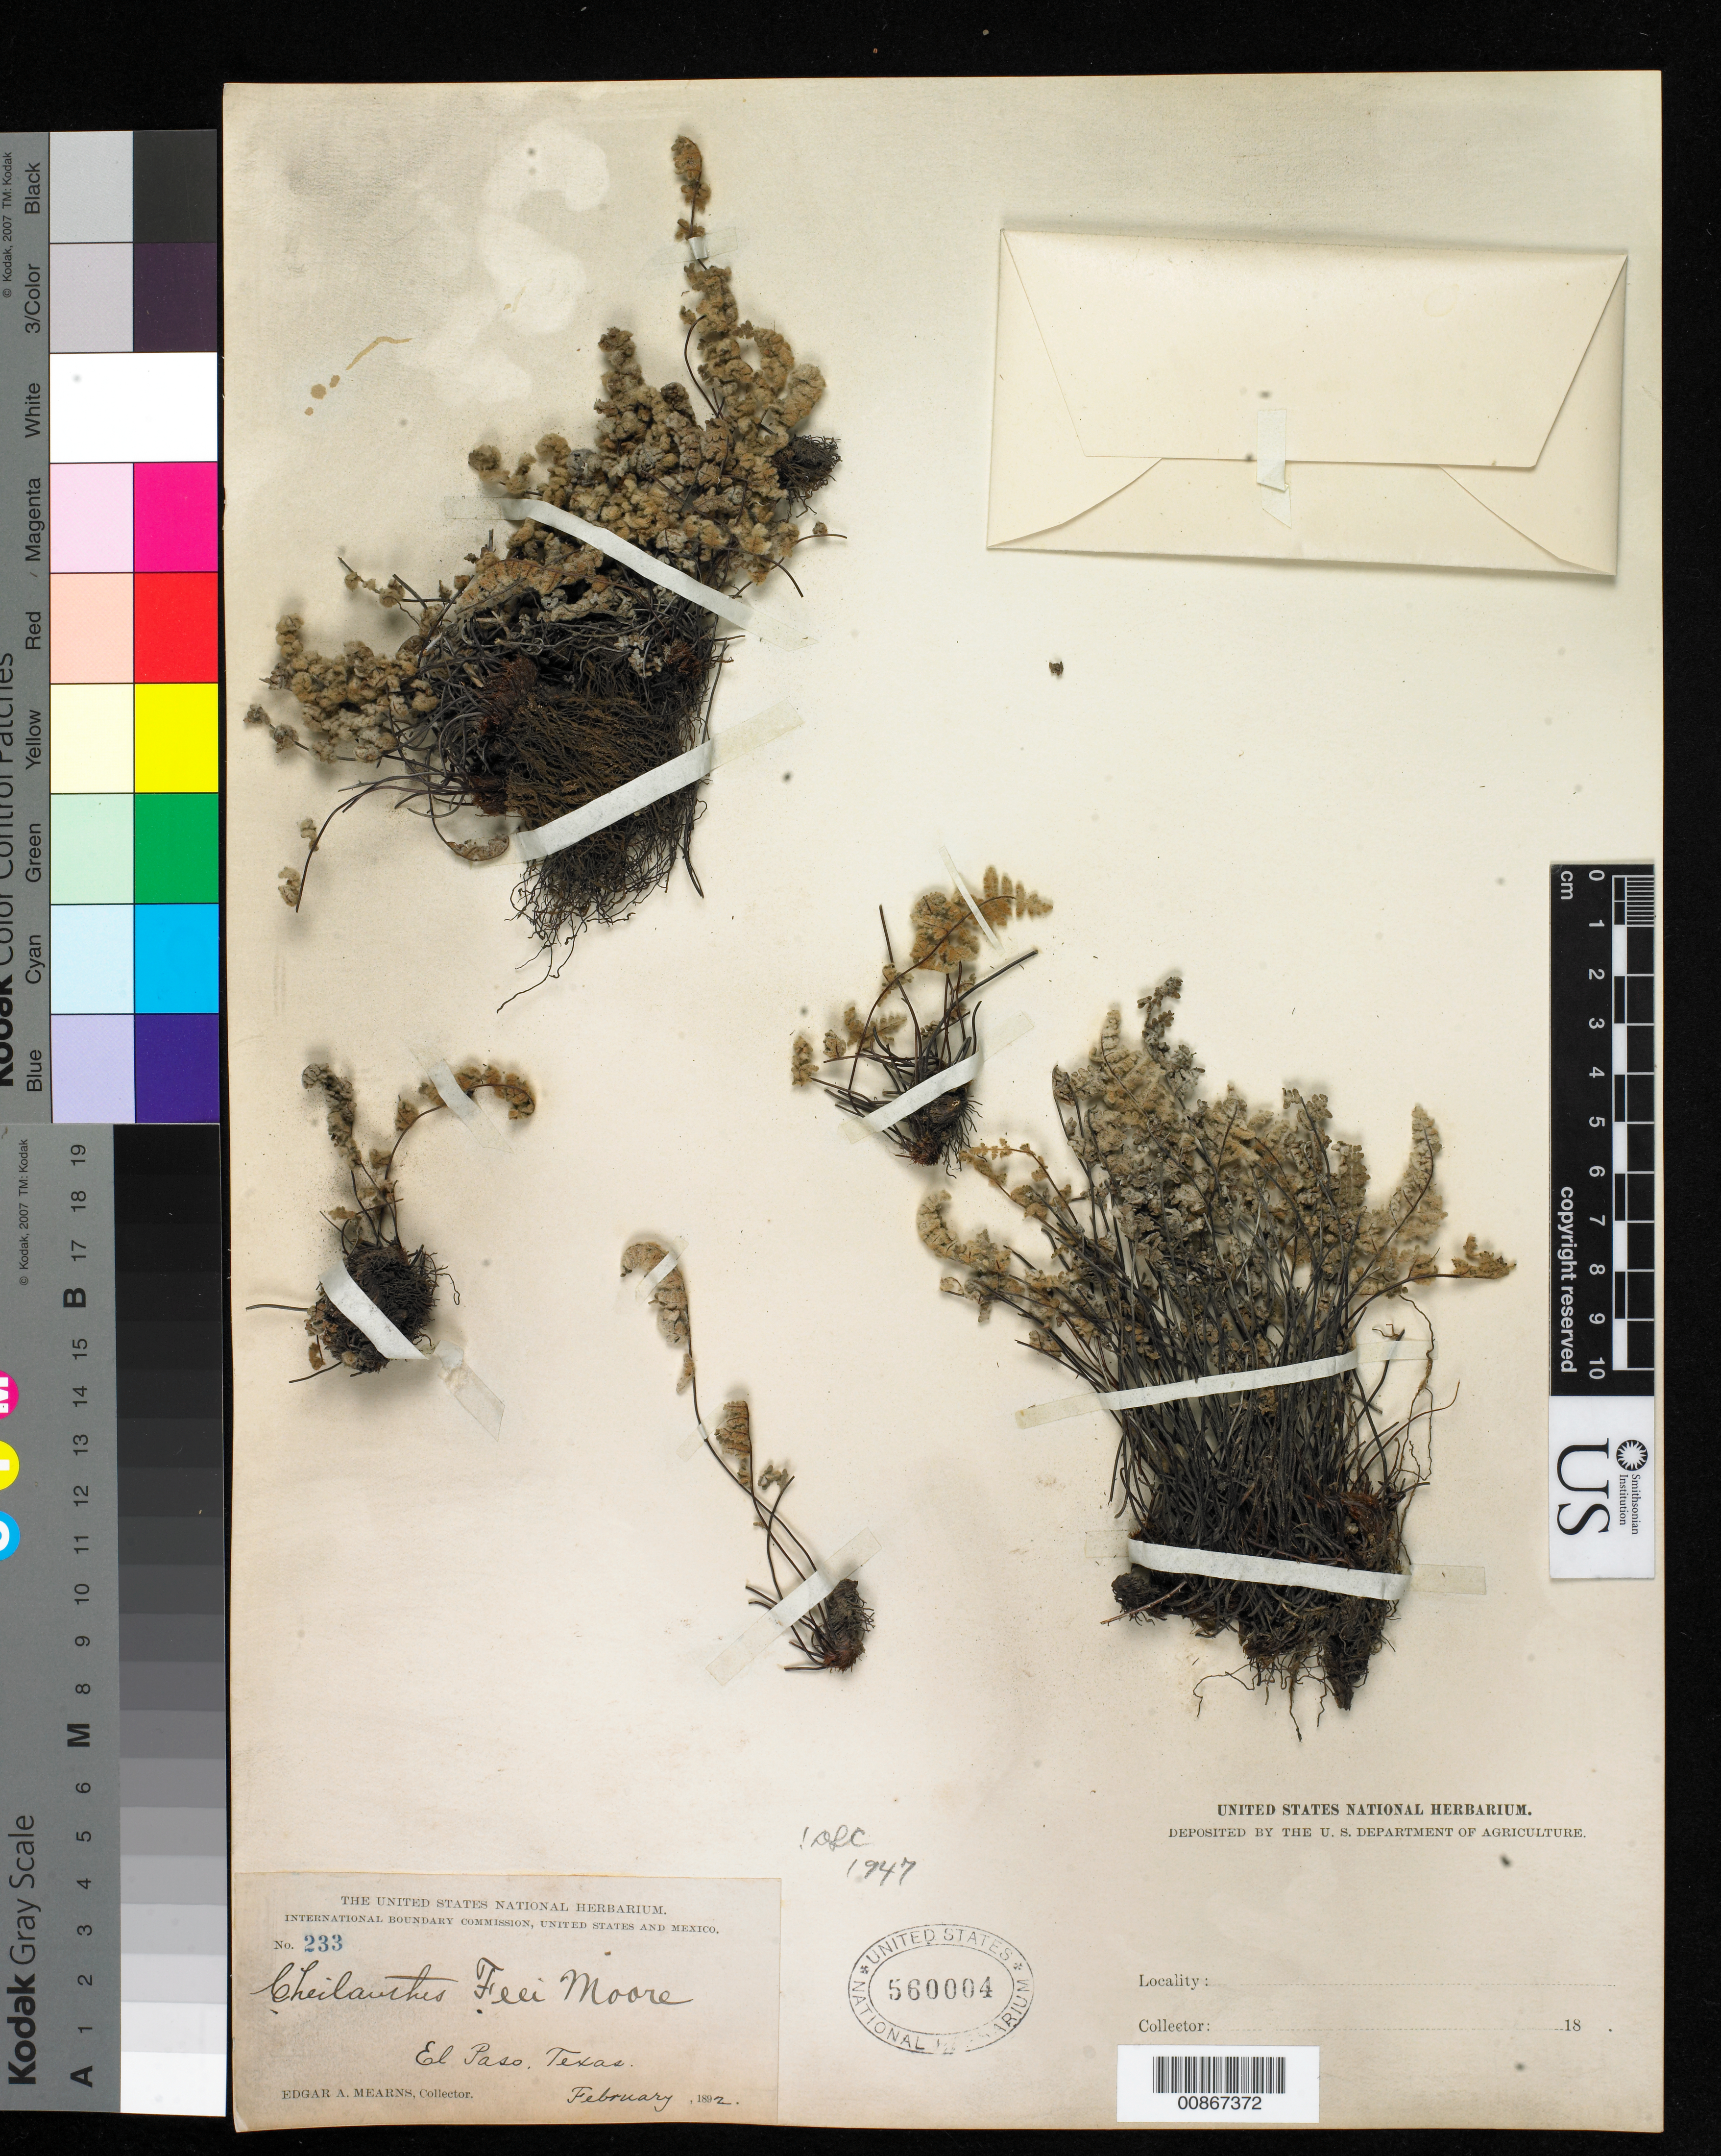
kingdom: Plantae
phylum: Tracheophyta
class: Polypodiopsida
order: Polypodiales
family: Pteridaceae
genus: Myriopteris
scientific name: Myriopteris gracilis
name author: Fée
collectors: E. A. Mearns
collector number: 233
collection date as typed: Feb 1892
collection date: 1892-02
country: United States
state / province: Texas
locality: El Paso, Texas.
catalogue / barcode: US 560004